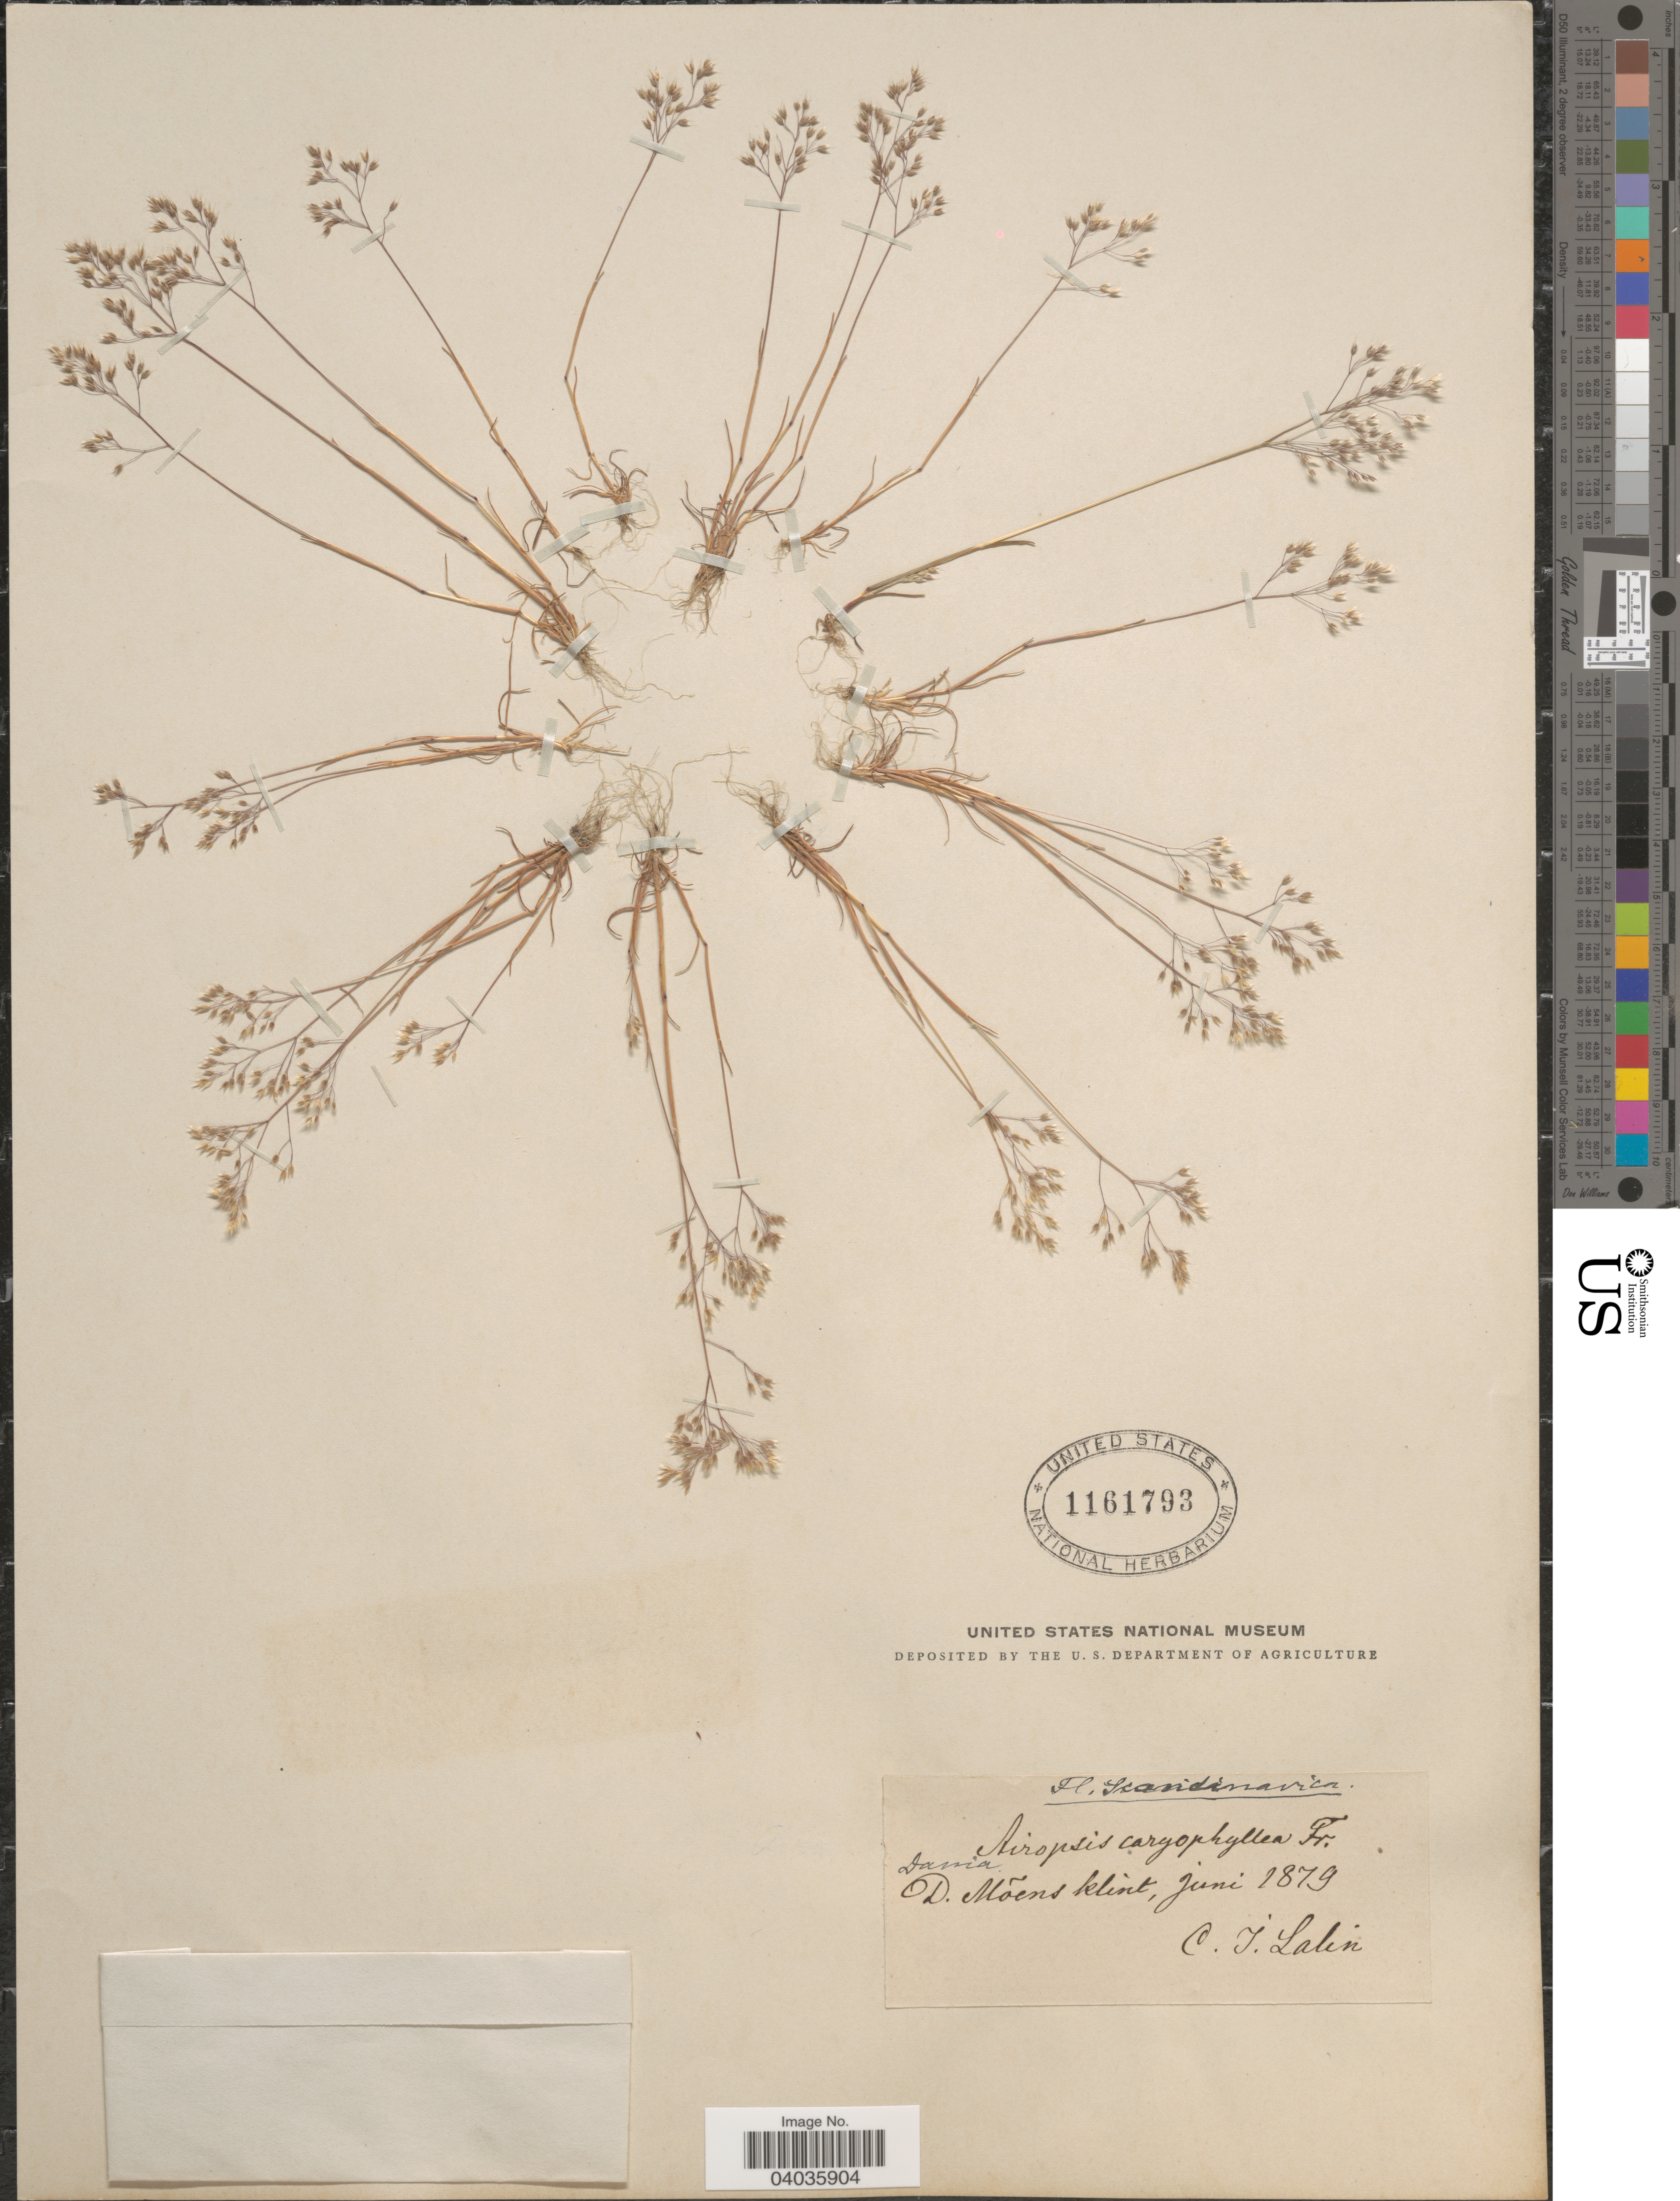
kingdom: Plantae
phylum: Tracheophyta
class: Liliopsida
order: Poales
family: Poaceae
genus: Aira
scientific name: Aira caryophyllea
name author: L.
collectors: C. Salin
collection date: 1879-06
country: Denmark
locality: Scandinavia. D. Mõens klint.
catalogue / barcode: US 1161793